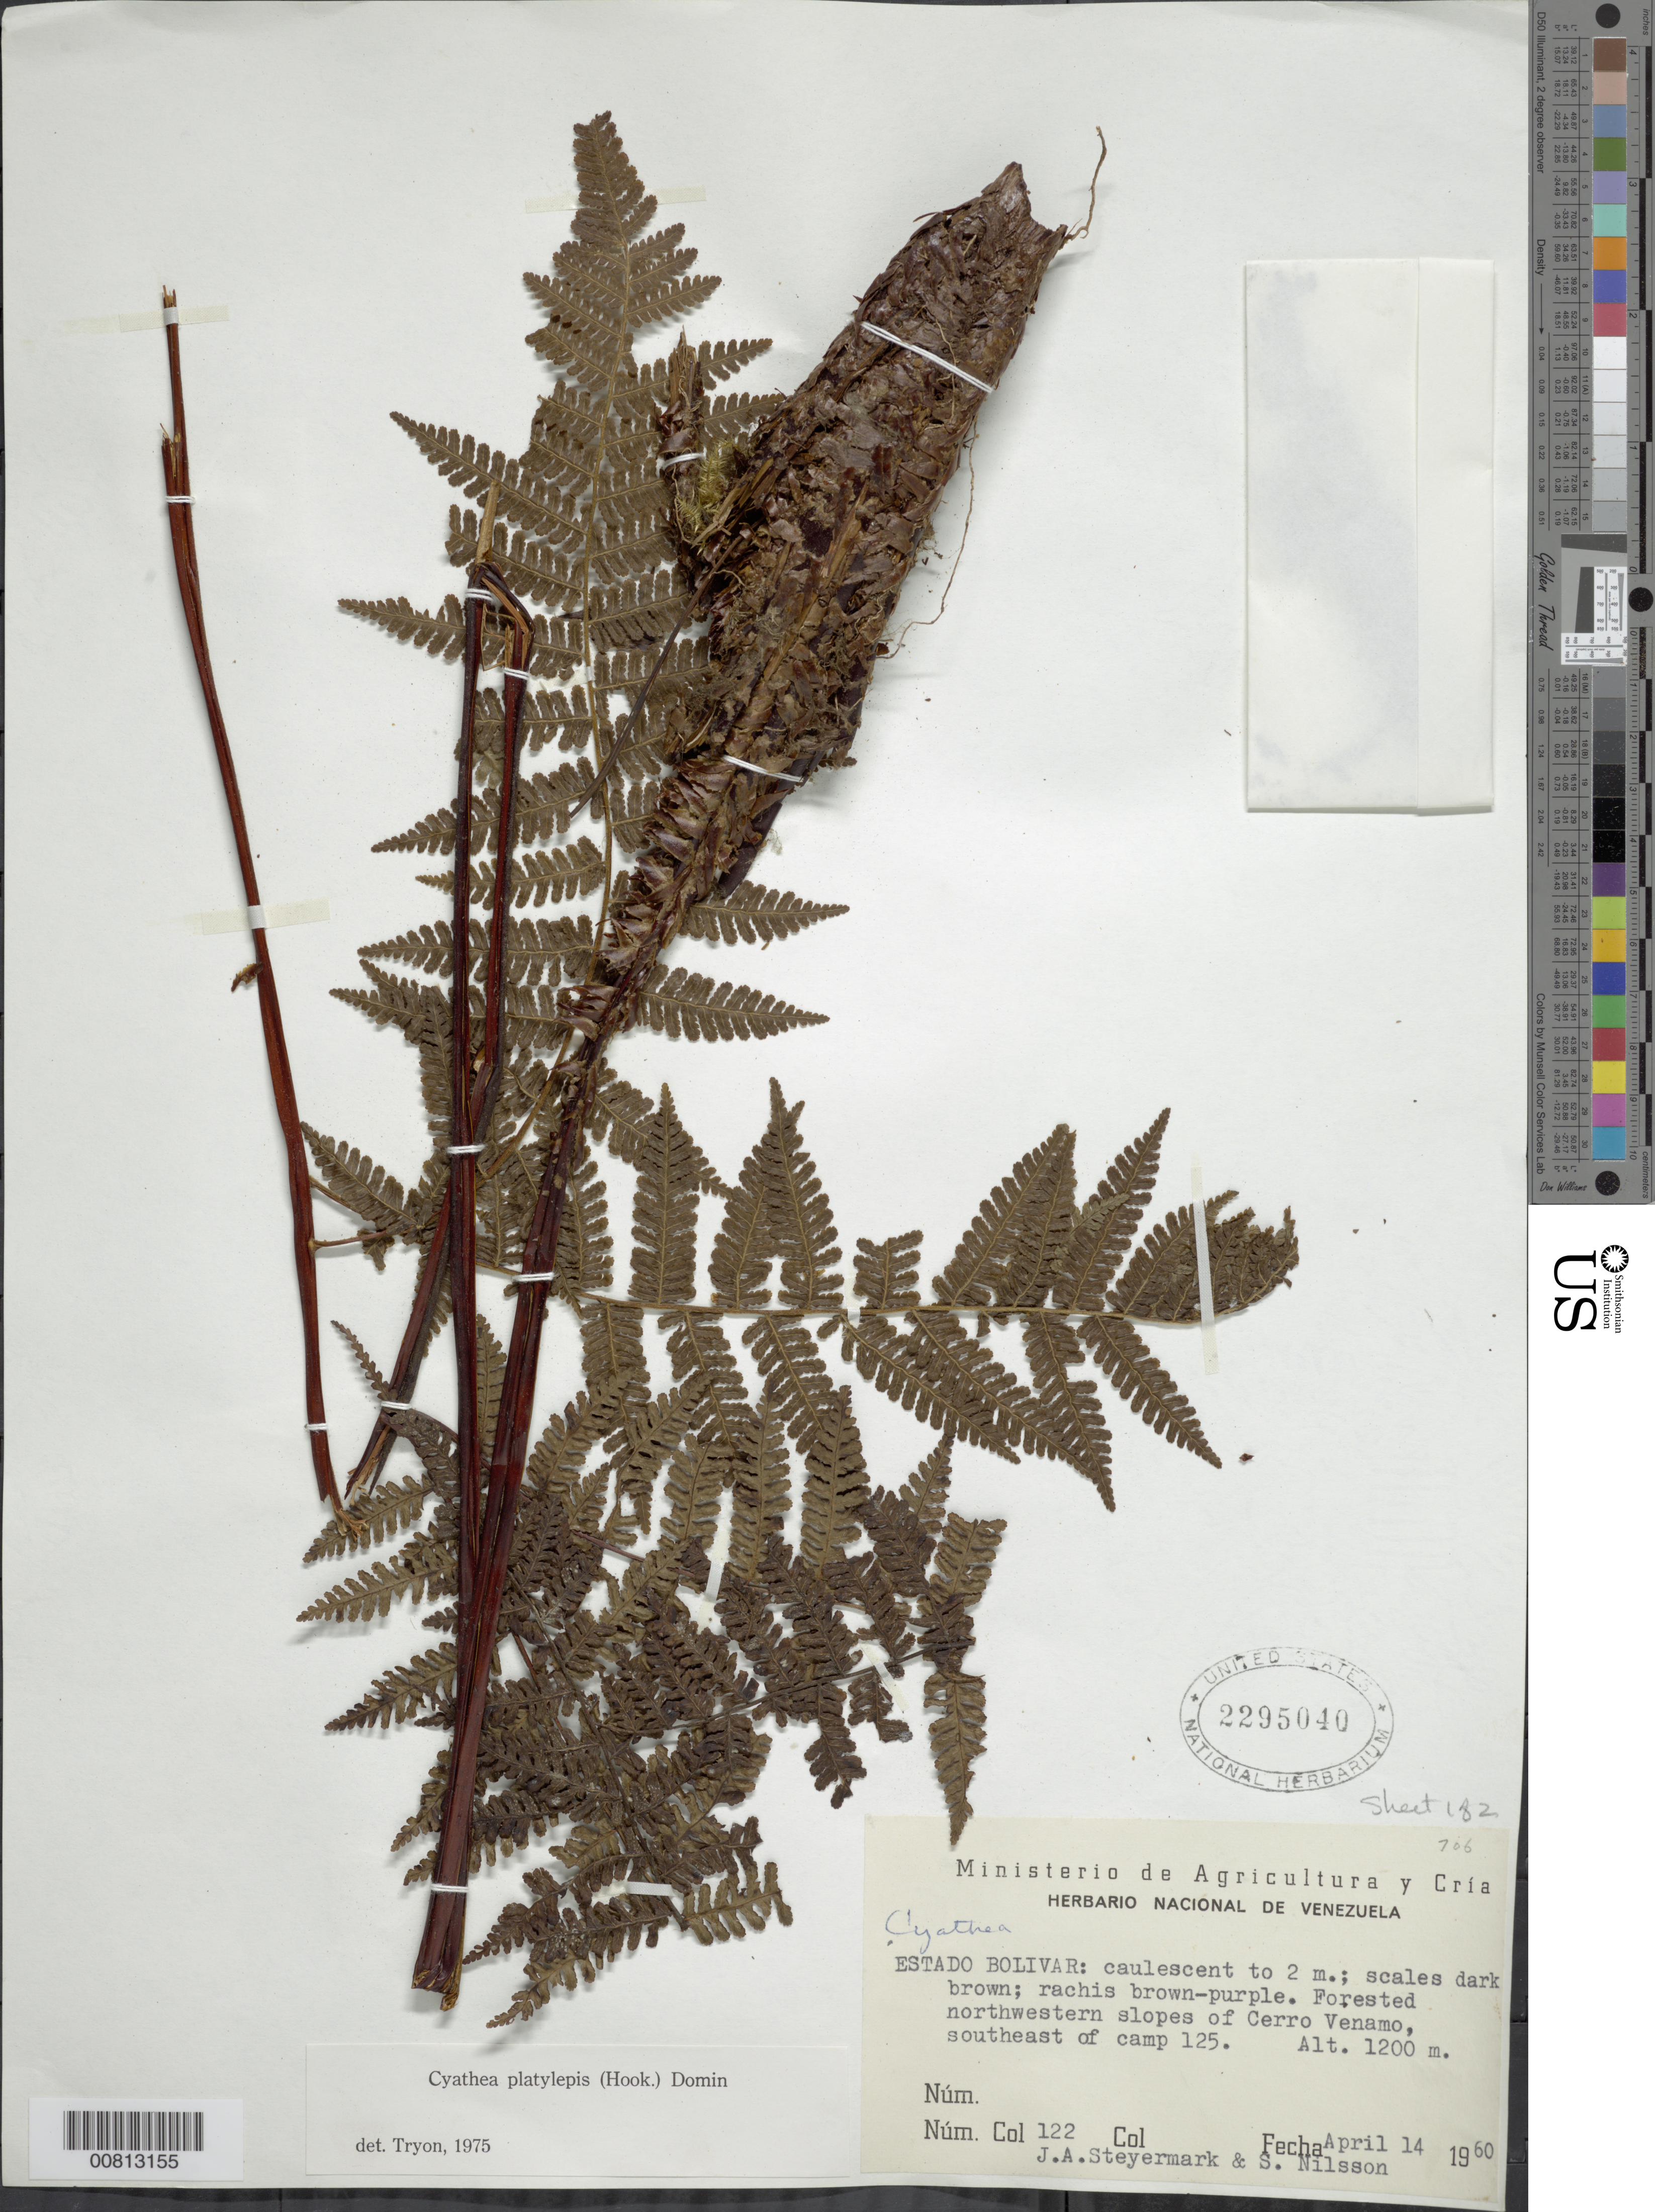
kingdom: Plantae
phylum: Tracheophyta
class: Polypodiopsida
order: Cyatheales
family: Cyatheaceae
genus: Cyathea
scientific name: Cyathea platylepis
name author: (Hook.) Domin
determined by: Tryon, --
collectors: J. Steyermark & S. Nilsson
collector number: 60 122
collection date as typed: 14-Apr-60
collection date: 1960-04-14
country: Venezuela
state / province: Bolívar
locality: Cerro Venamo, NW slopes, SE of campamento 125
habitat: Forested NW slopes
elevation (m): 1200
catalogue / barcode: US 2295040